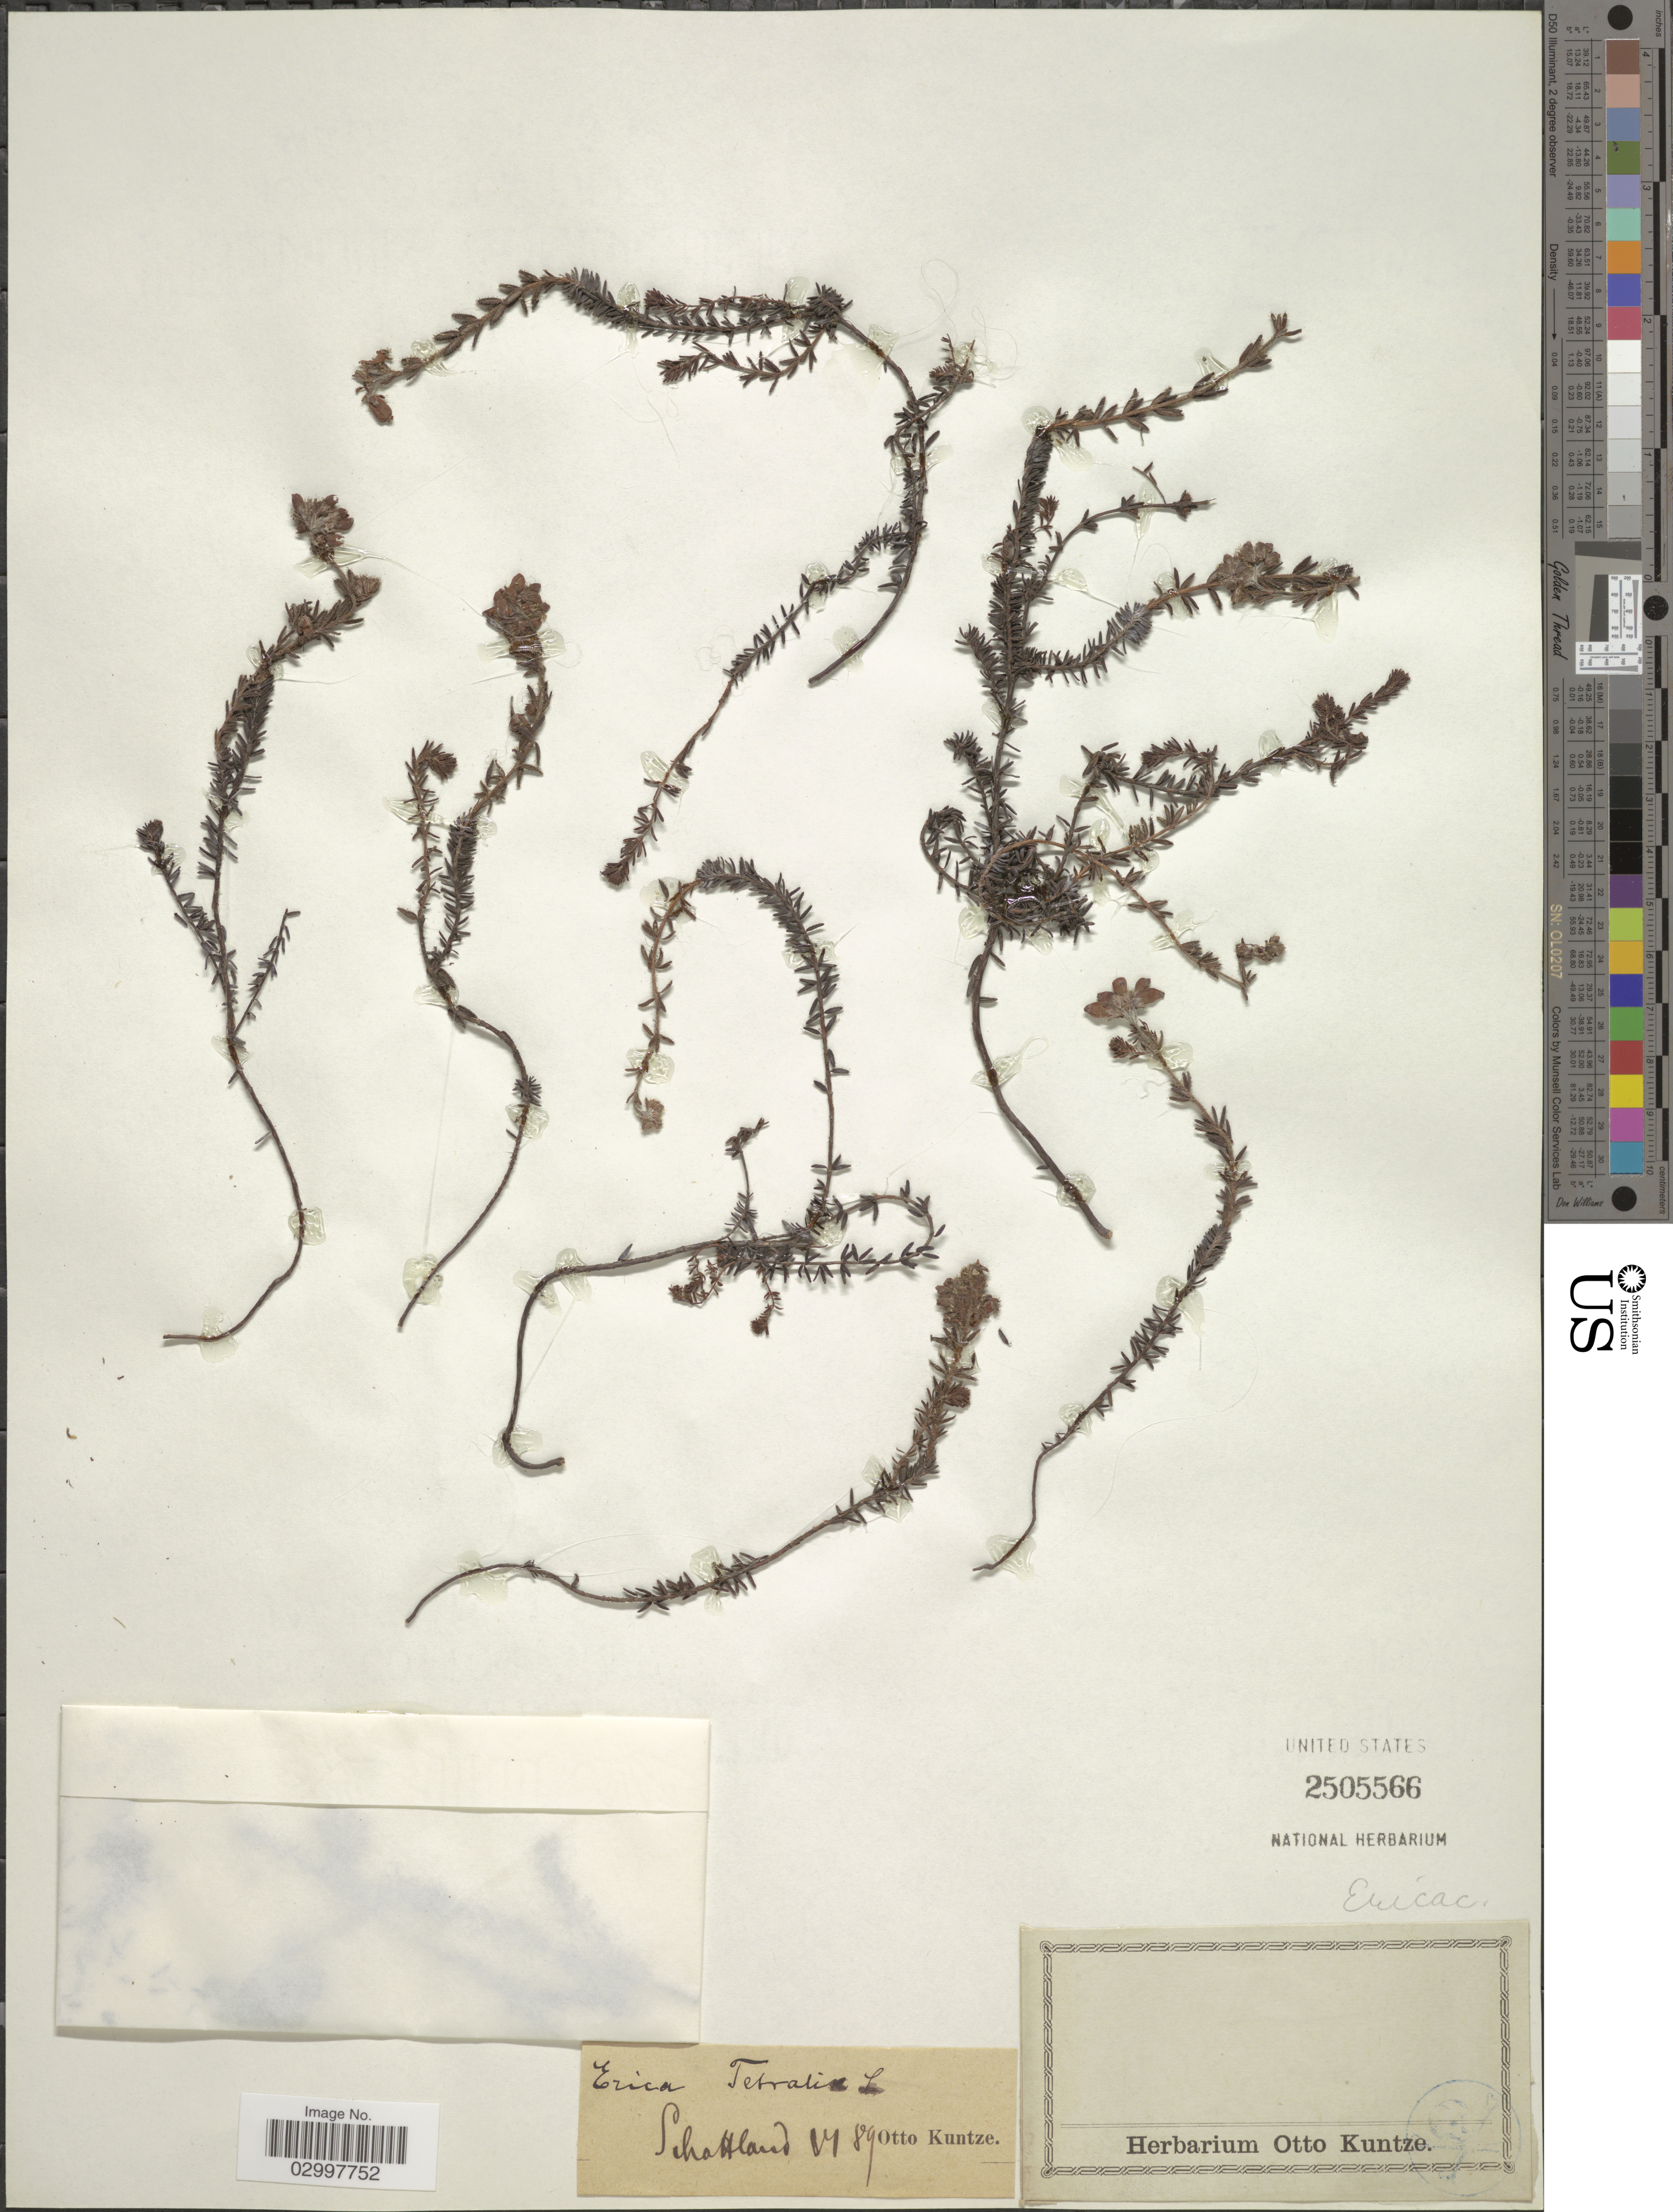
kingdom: Plantae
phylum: Tracheophyta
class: Magnoliopsida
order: Ericales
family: Ericaceae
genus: Erica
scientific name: Erica tetralix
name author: L.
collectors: C.E.O. Kuntze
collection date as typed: Transcribed d/m/y: /6/89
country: United Kingdom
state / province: Scotland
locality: Schottland.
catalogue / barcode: US 2505566